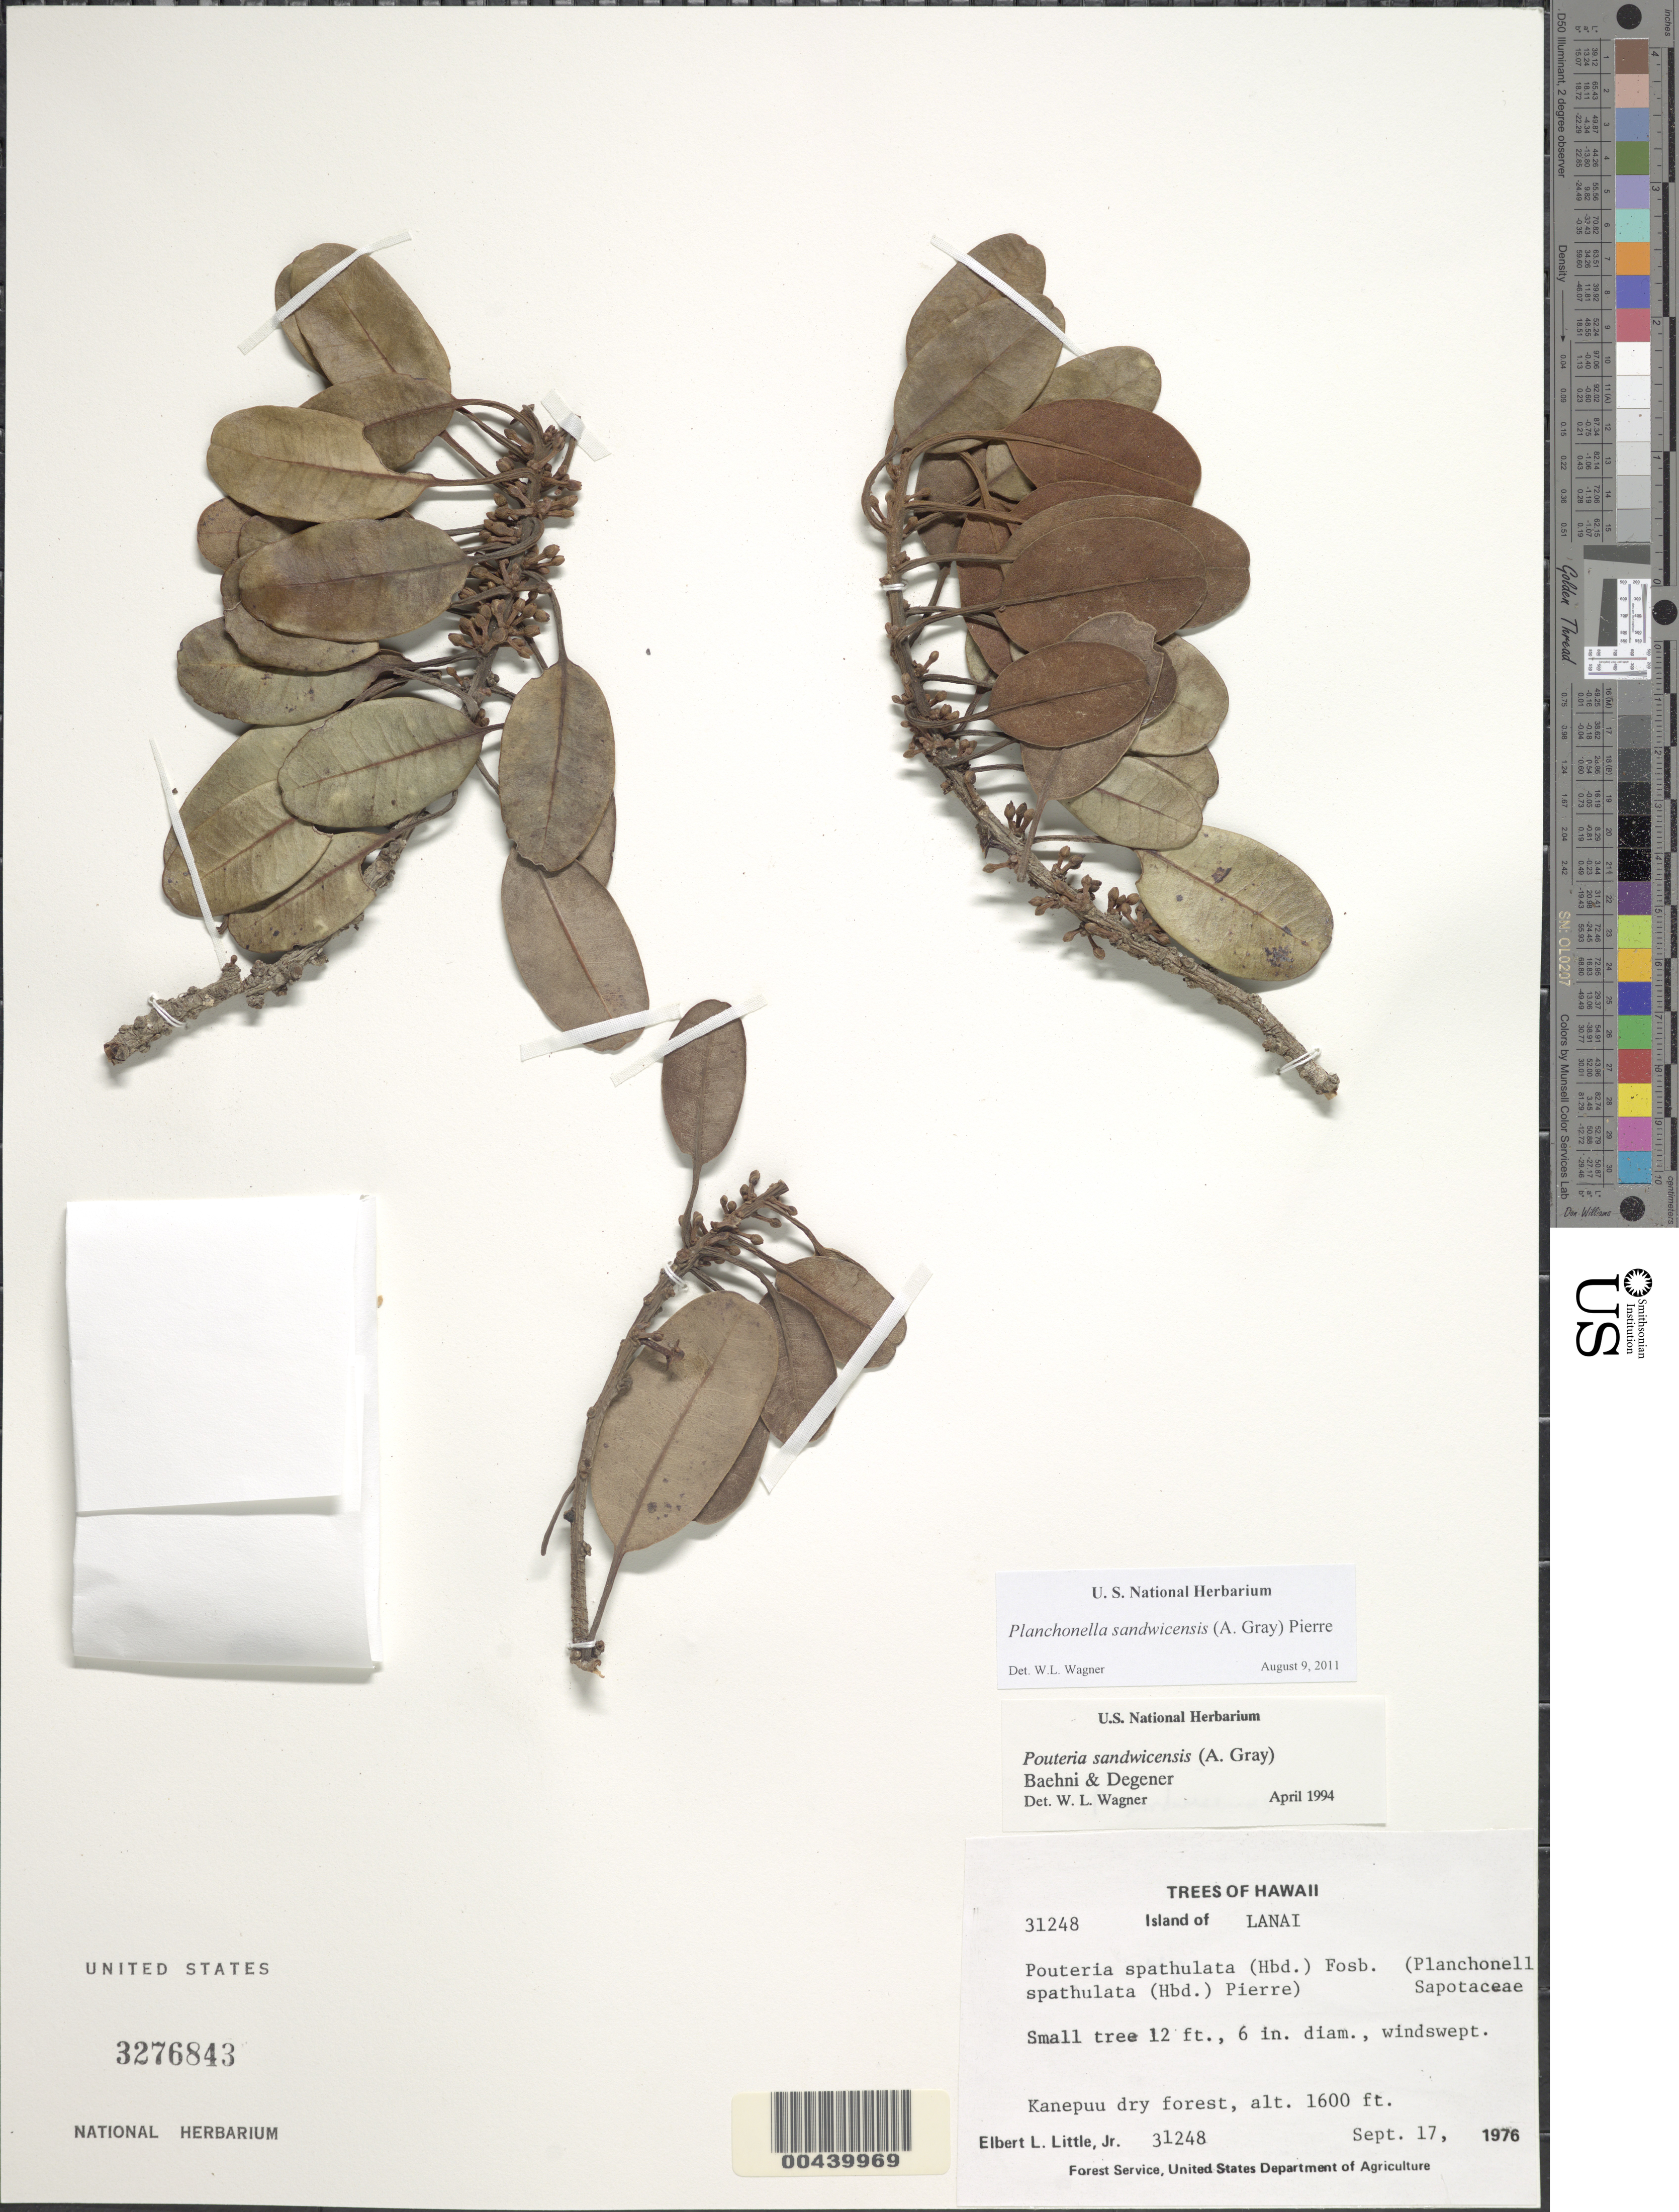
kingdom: Plantae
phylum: Tracheophyta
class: Magnoliopsida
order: Ericales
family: Sapotaceae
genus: Planchonella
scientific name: Planchonella spathulata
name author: (Hillebr.) Pierre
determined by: Wagner, W. L., (BOT), Smithsonian Institution - National Museum of Natural History (UNITED STATES)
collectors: E. L. Little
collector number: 31248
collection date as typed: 17 Sep 1976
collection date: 1976-09-17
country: United States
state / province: Hawaii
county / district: Maui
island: Lana'i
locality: Kanepuu dry forest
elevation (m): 488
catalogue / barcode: US 3276843